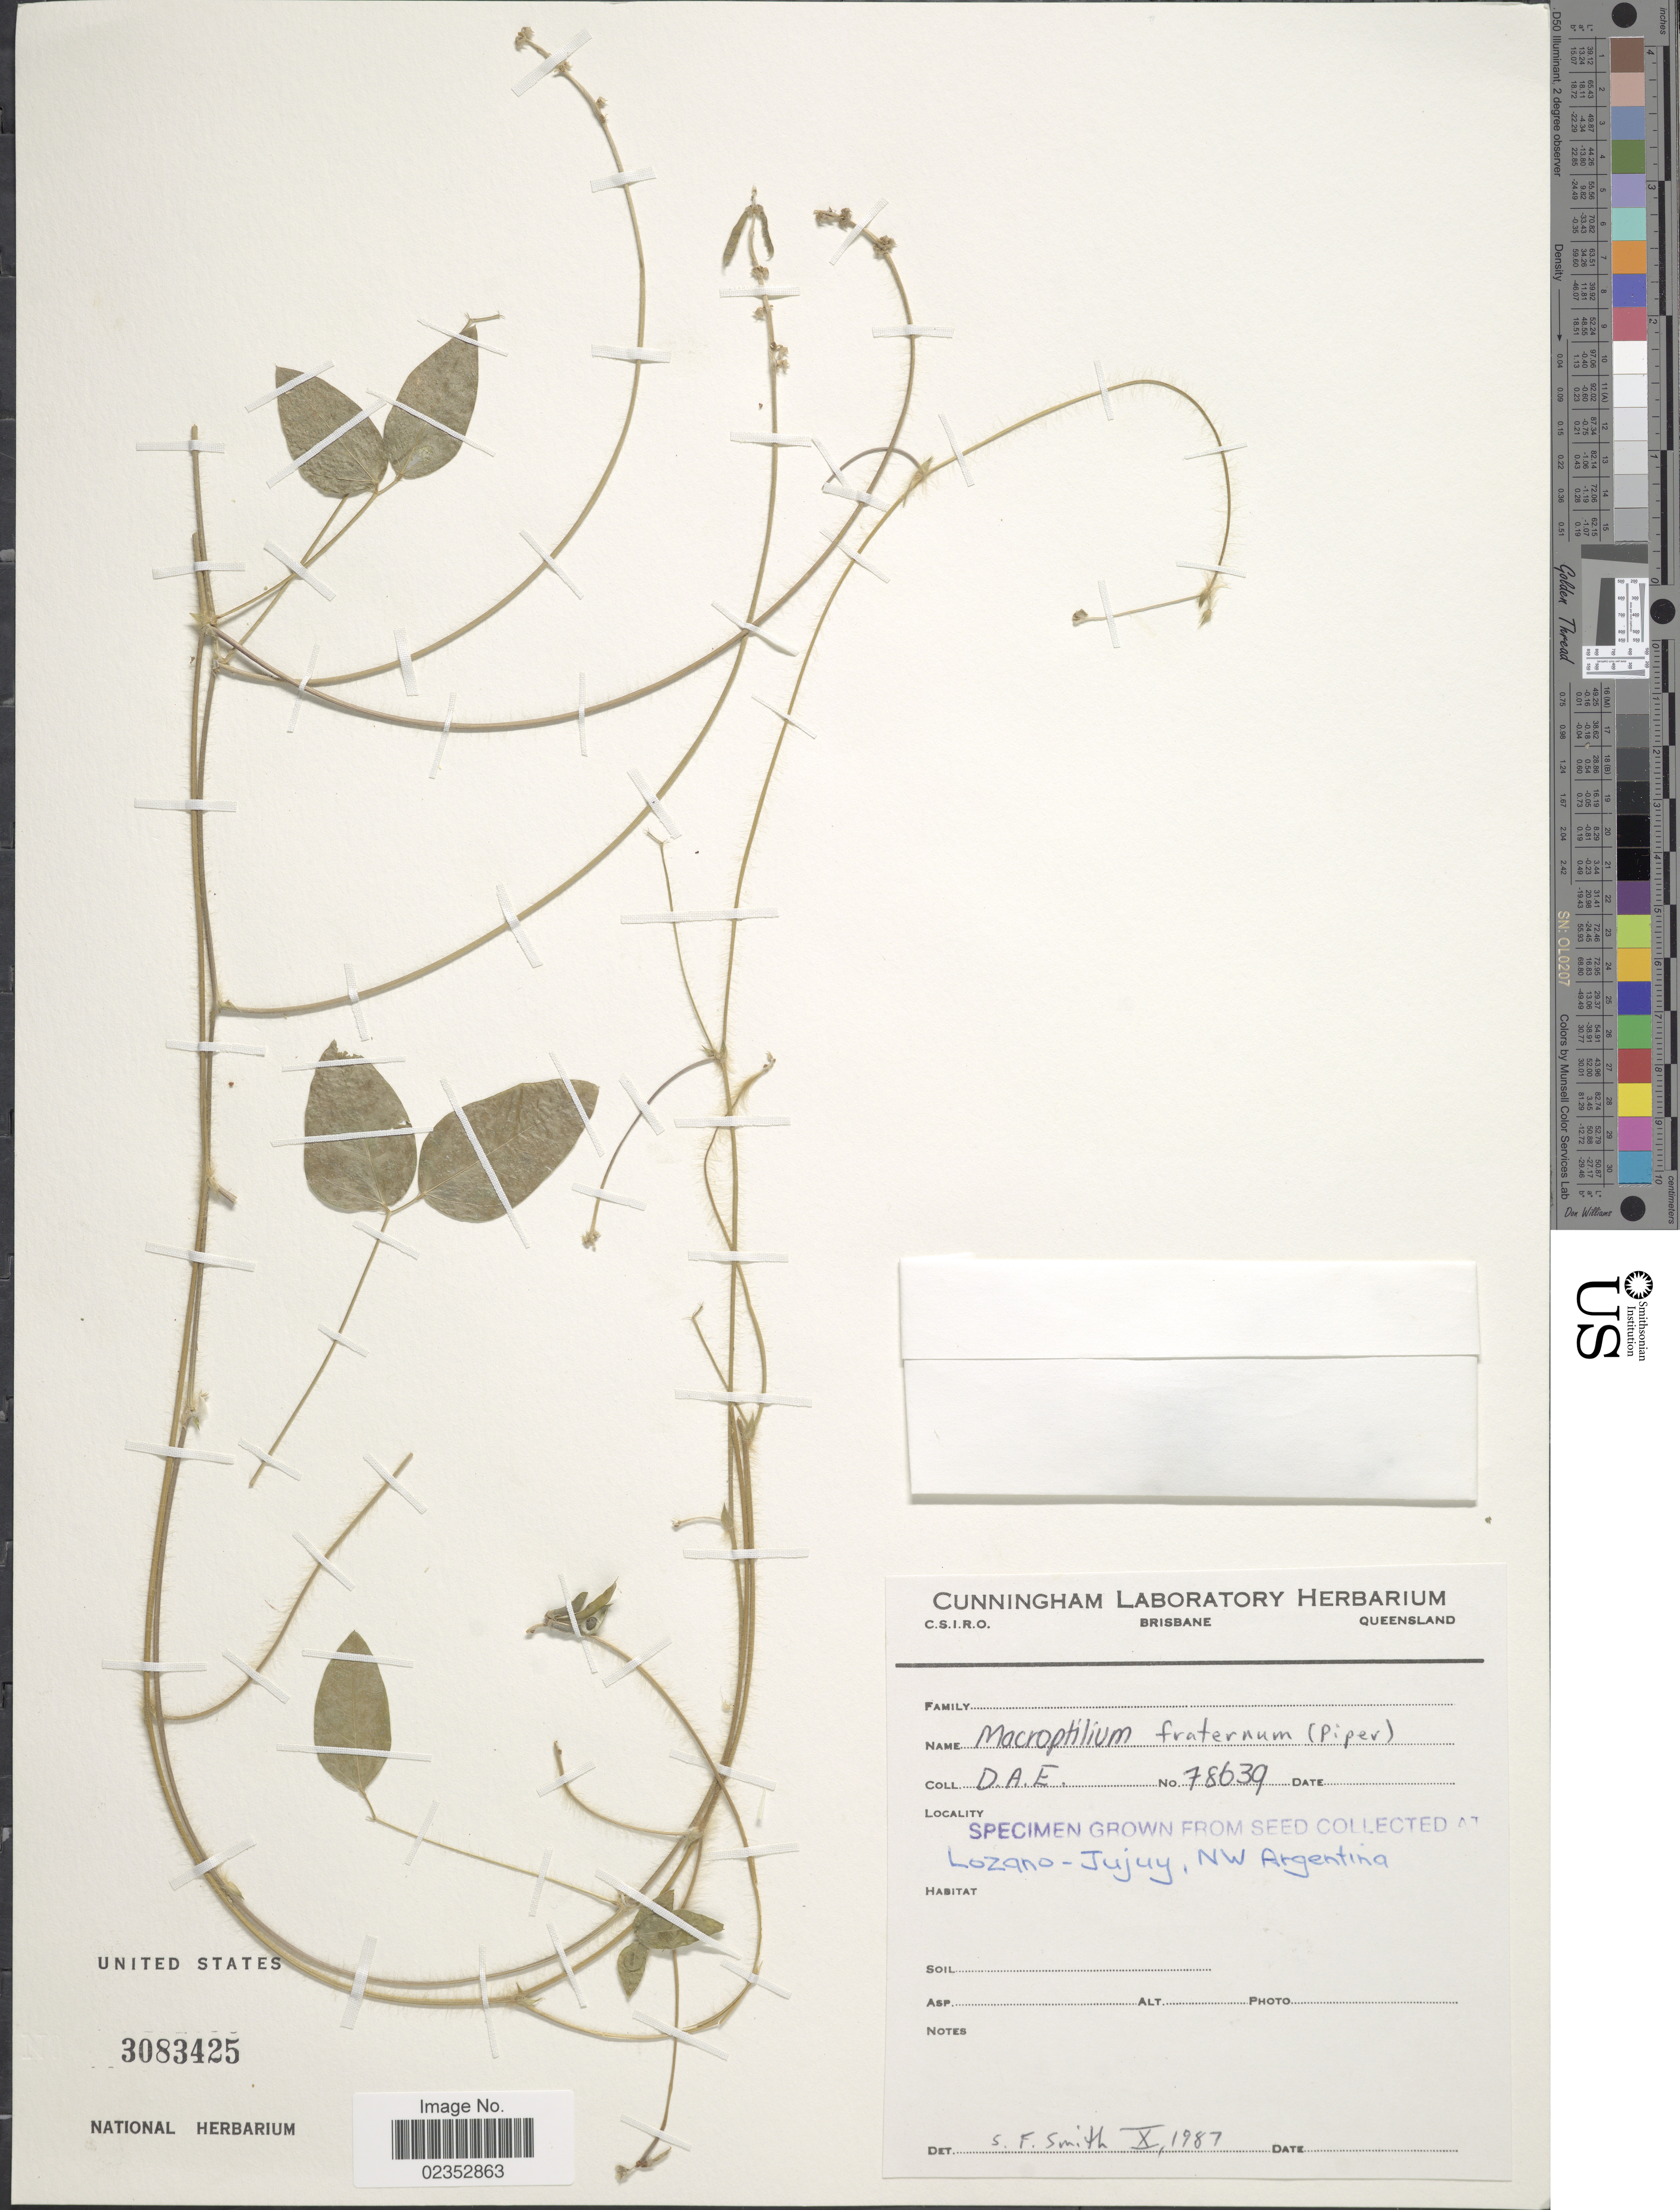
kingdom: Plantae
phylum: Tracheophyta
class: Magnoliopsida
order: Fabales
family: Fabaceae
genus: Macroptilium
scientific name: Macroptilium fraternum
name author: Juarez & S. Perez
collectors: D. A. E.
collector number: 78639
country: Argentina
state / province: Jujuy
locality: Lozano, NW Argentina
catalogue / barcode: US 3083425